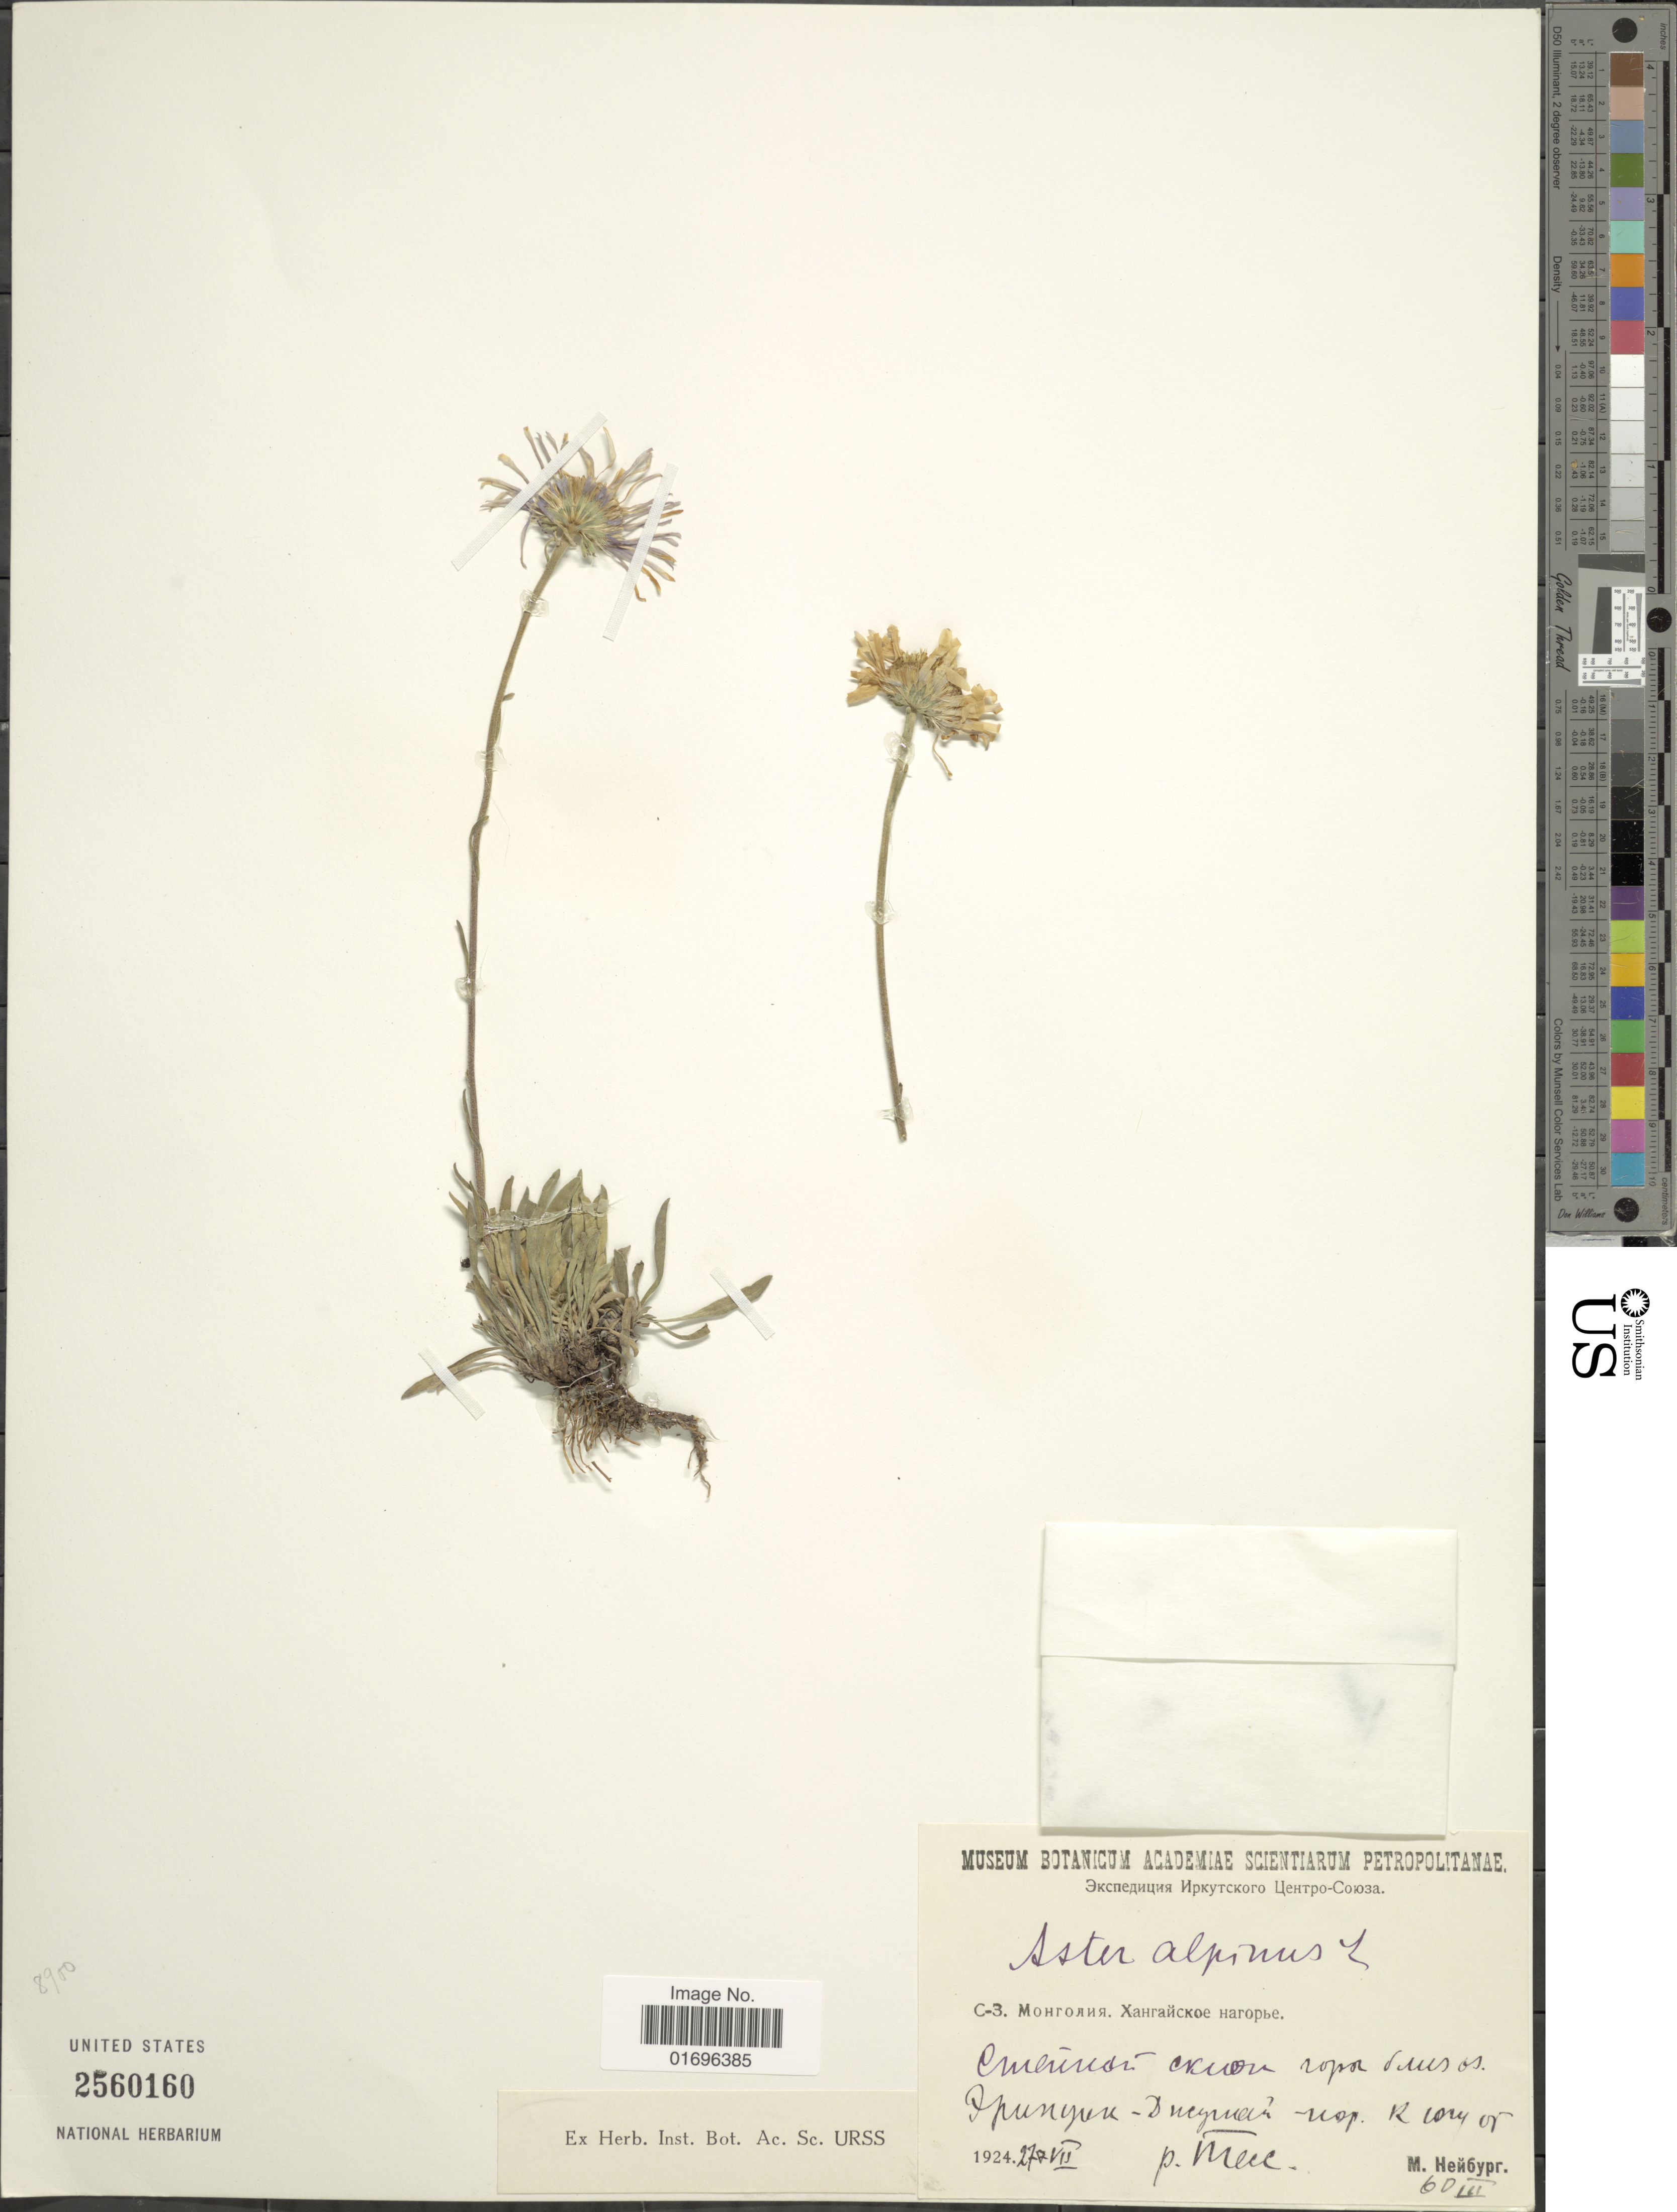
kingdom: Plantae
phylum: Tracheophyta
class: Magnoliopsida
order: Asterales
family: Asteraceae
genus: Aster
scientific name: Aster alpinus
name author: L.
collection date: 1924-07-27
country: Mongolia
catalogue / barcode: US 2560160